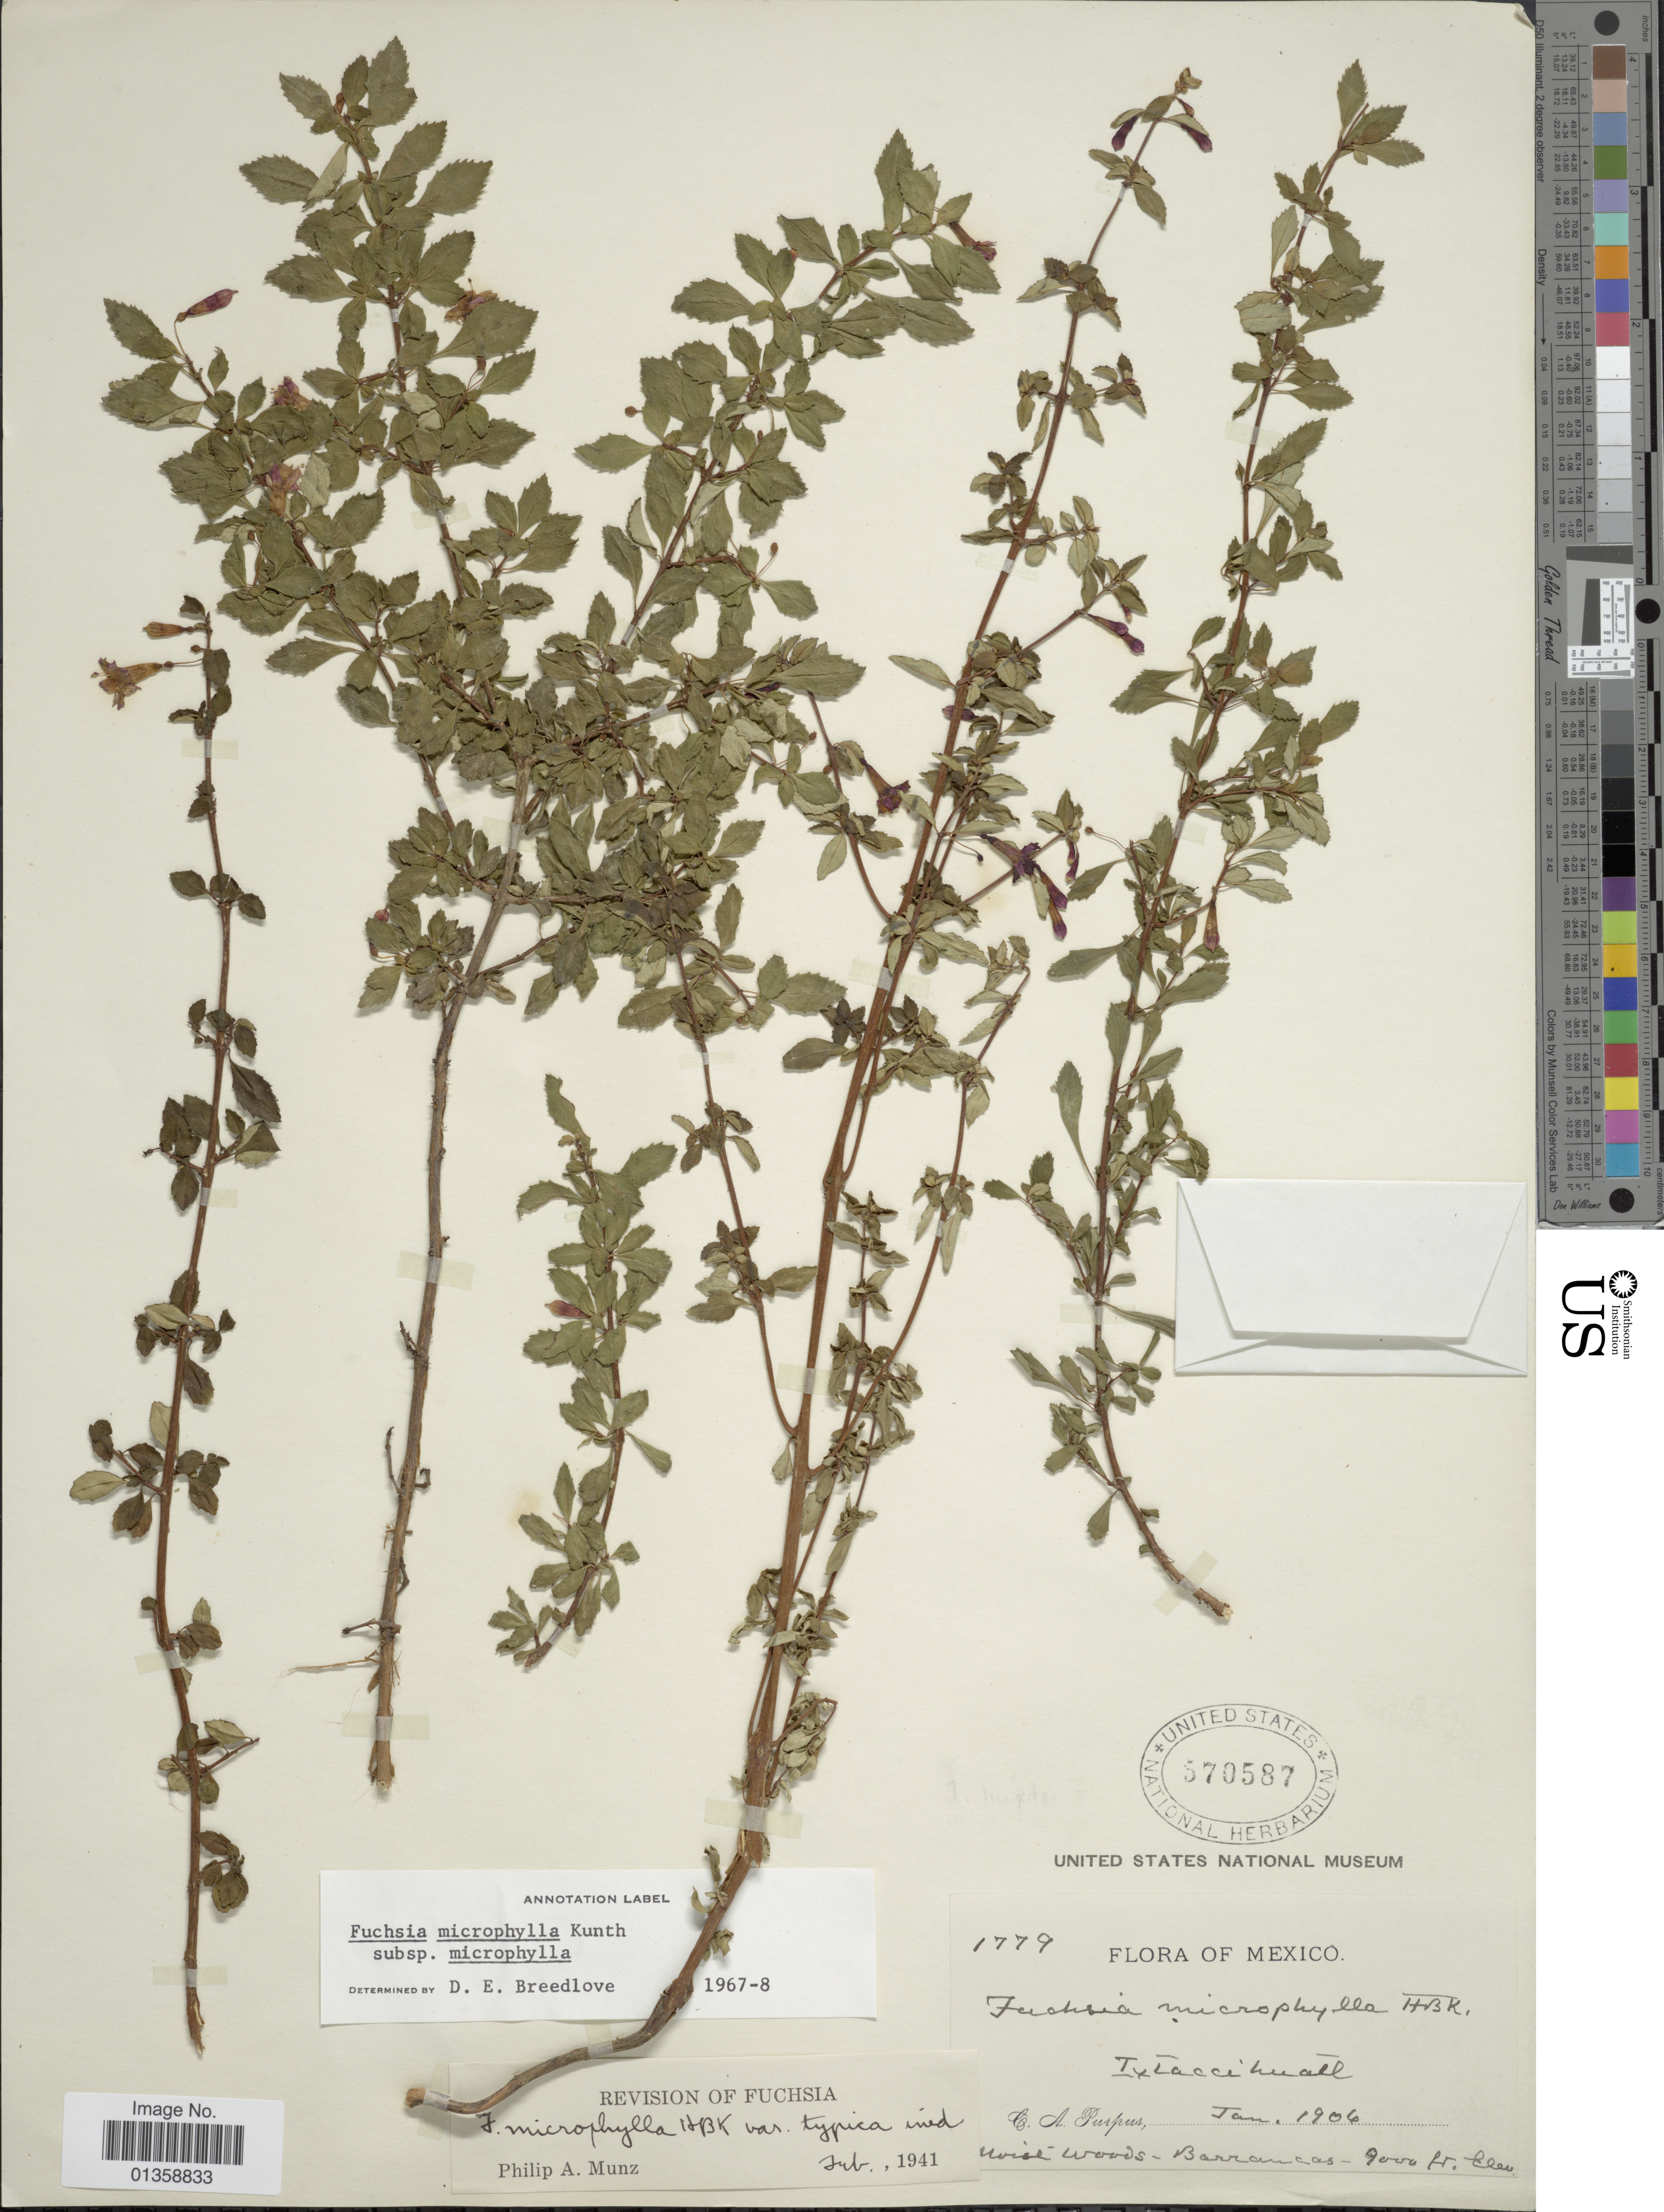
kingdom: Plantae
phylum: Tracheophyta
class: Magnoliopsida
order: Myrtales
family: Onagraceae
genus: Fuchsia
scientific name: Fuchsia microphylla subsp. microphylla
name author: Kunth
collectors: C. A. Purpus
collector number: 1779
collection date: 1906-01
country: Mexico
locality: Iztaccihuatl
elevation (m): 2743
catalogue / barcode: US 570587